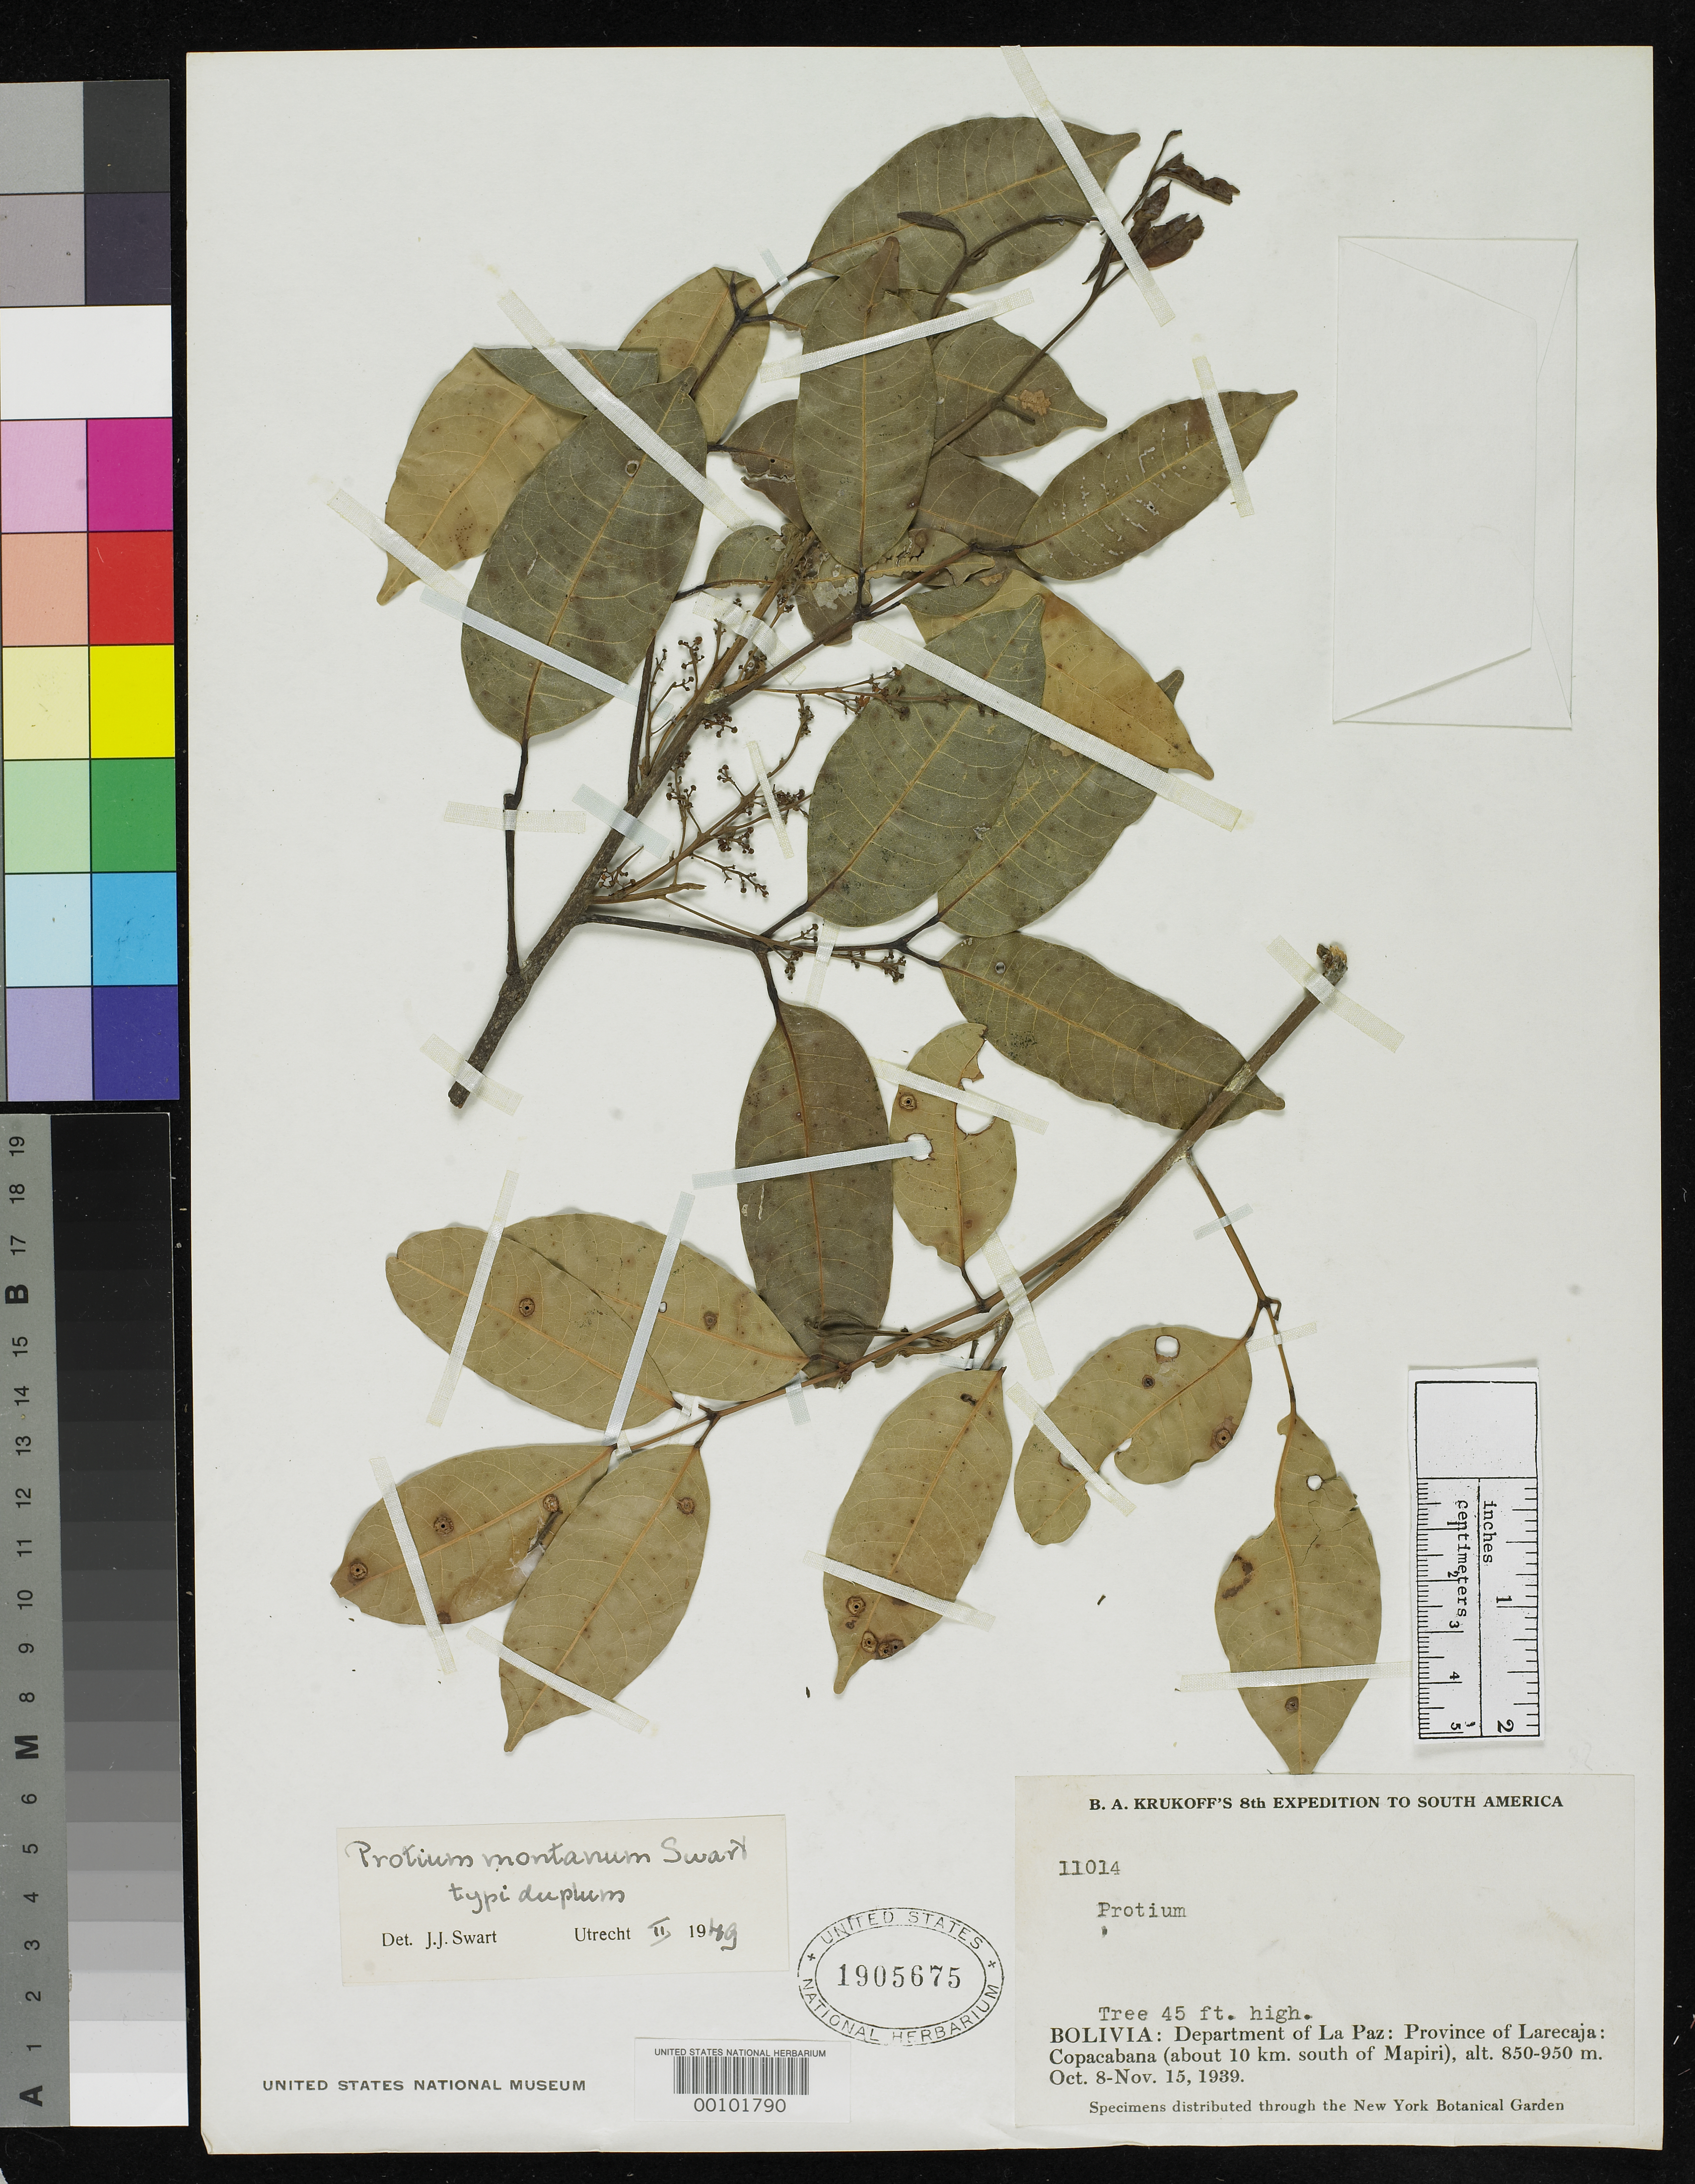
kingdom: Plantae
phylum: Tracheophyta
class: Magnoliopsida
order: Sapindales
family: Burseraceae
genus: Protium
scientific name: Protium montanum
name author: Swart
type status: Isotype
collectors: B. A. Krukoff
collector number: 11014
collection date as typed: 08 Oct 1939 to 15 Nov 1939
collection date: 1939-10-08/1939-11-15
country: Bolivia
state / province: La Paz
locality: Copacabana.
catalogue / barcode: US 1905675